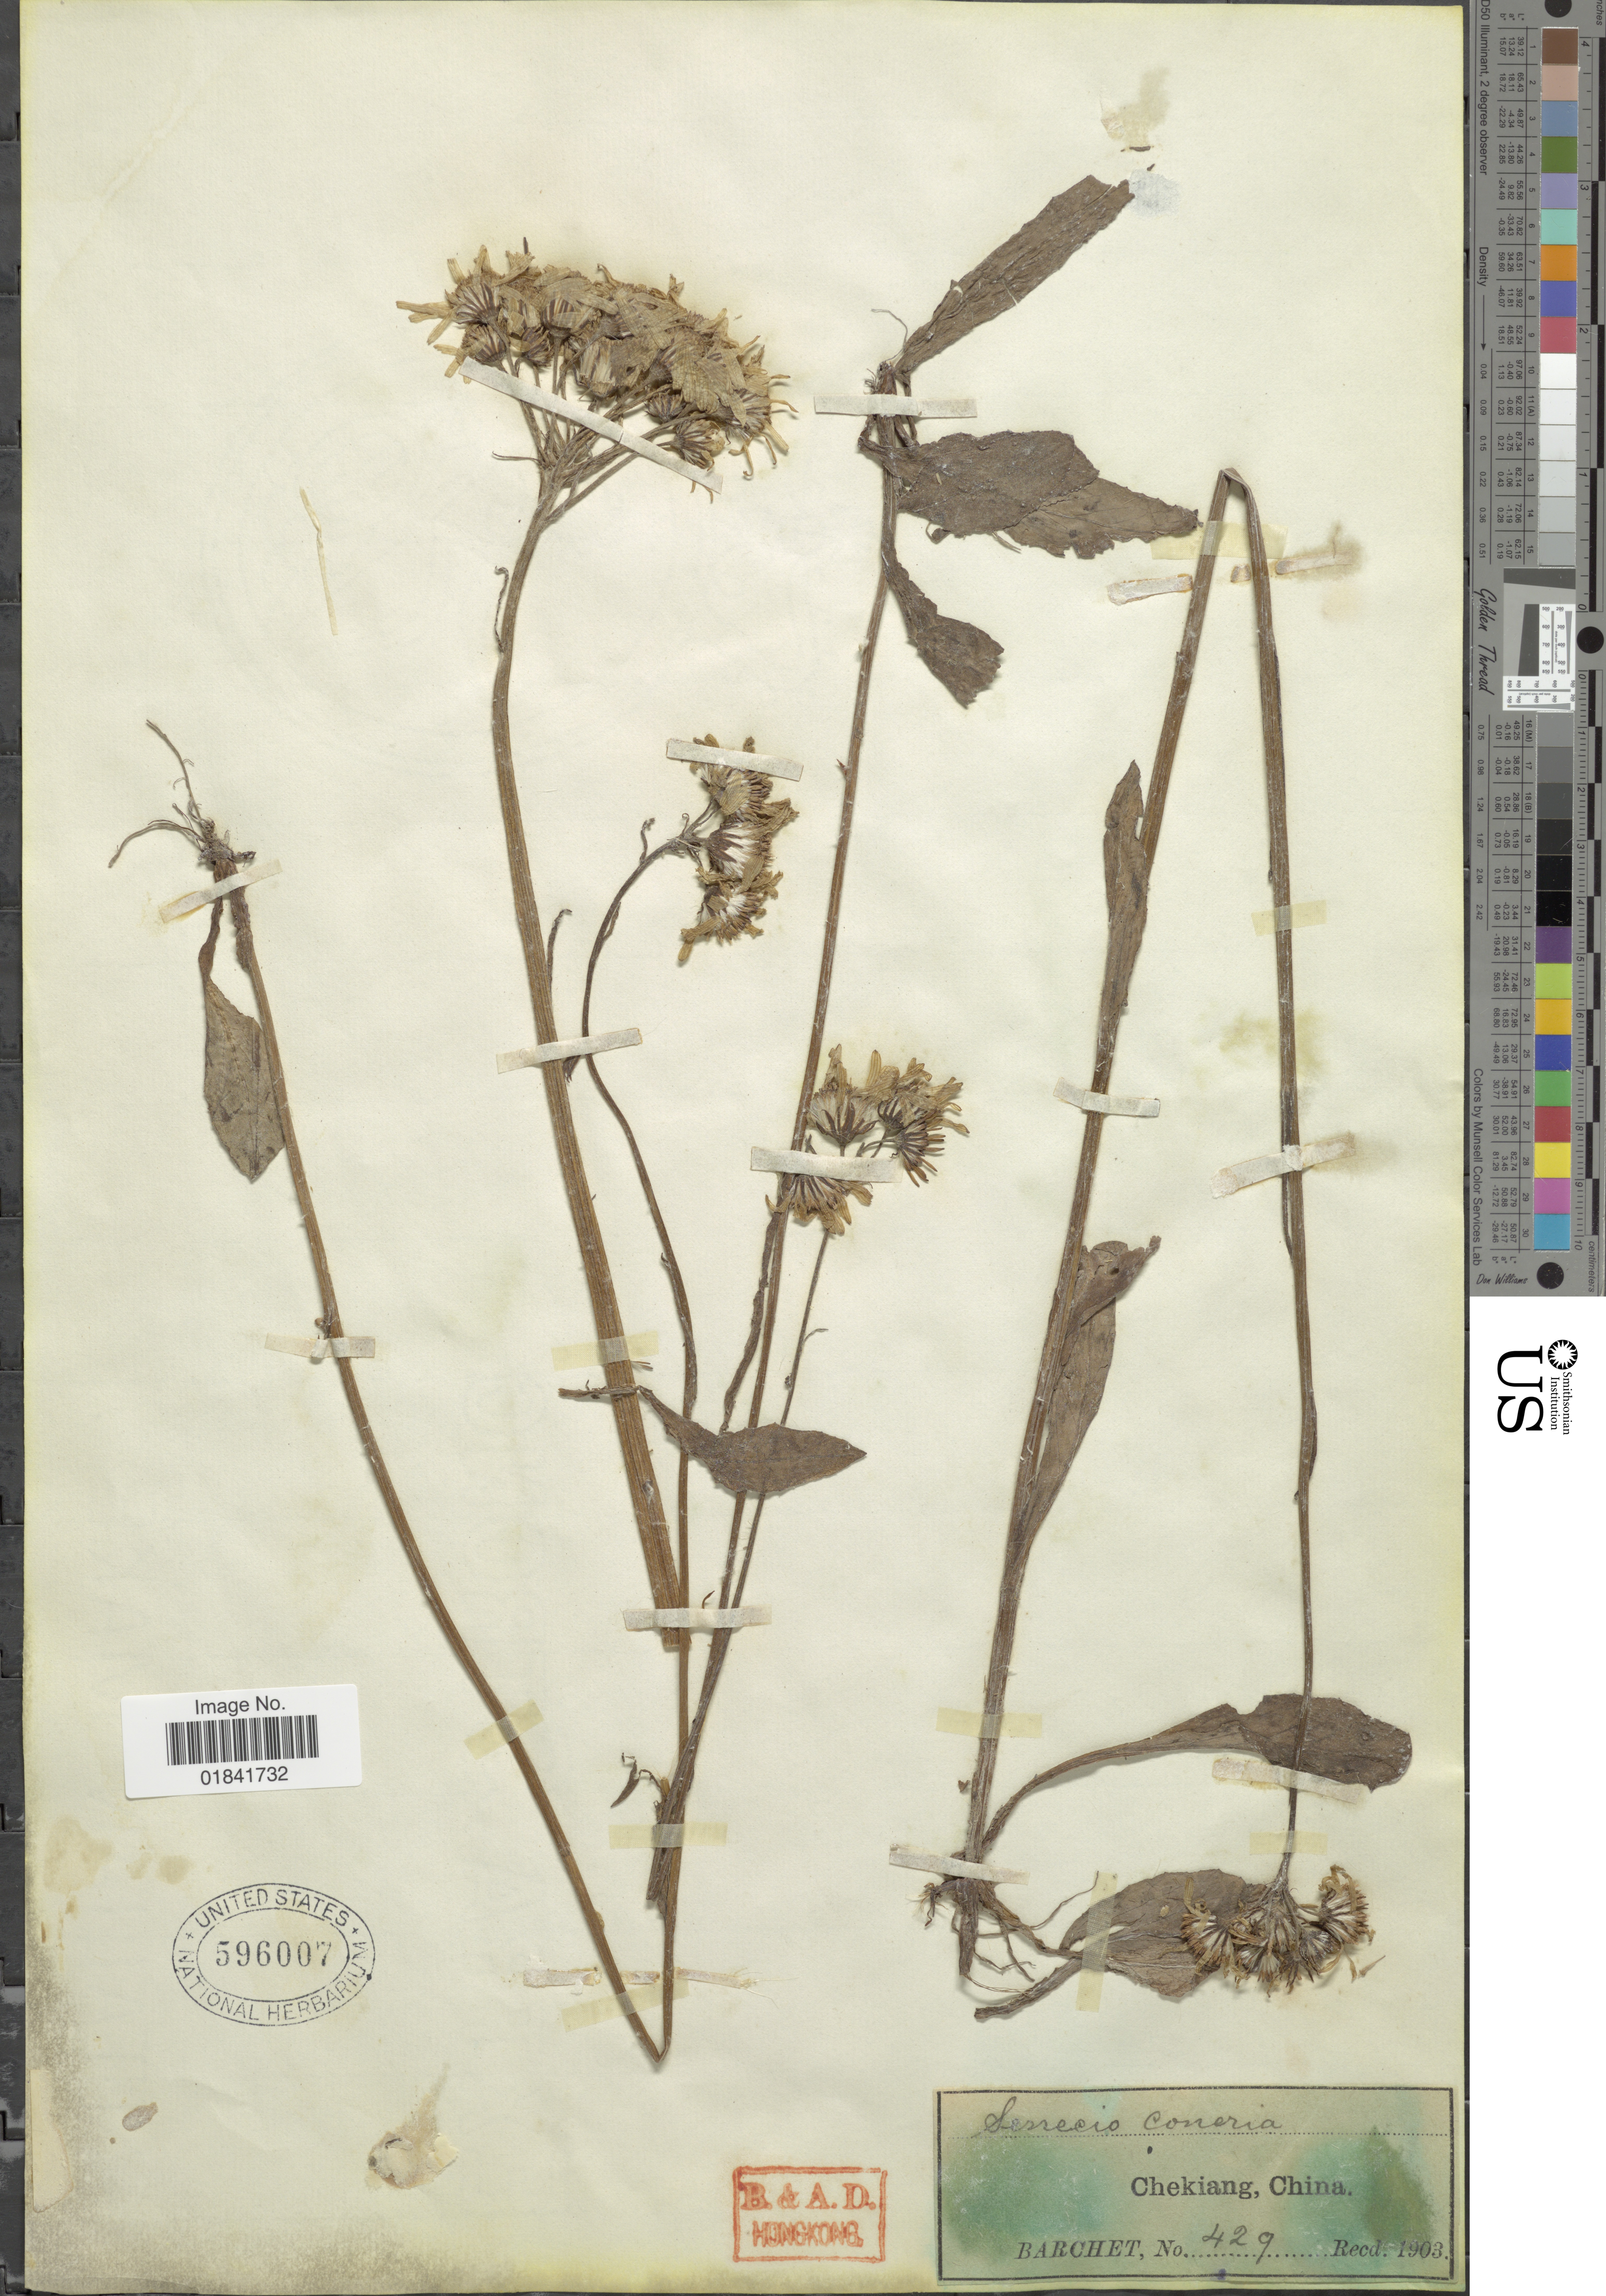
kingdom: Plantae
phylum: Tracheophyta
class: Magnoliopsida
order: Asterales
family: Asteraceae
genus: Senecio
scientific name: Senecio sp.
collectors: S. P. Barchet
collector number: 429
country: China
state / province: Zhejiang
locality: Chekiang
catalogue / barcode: US 596007